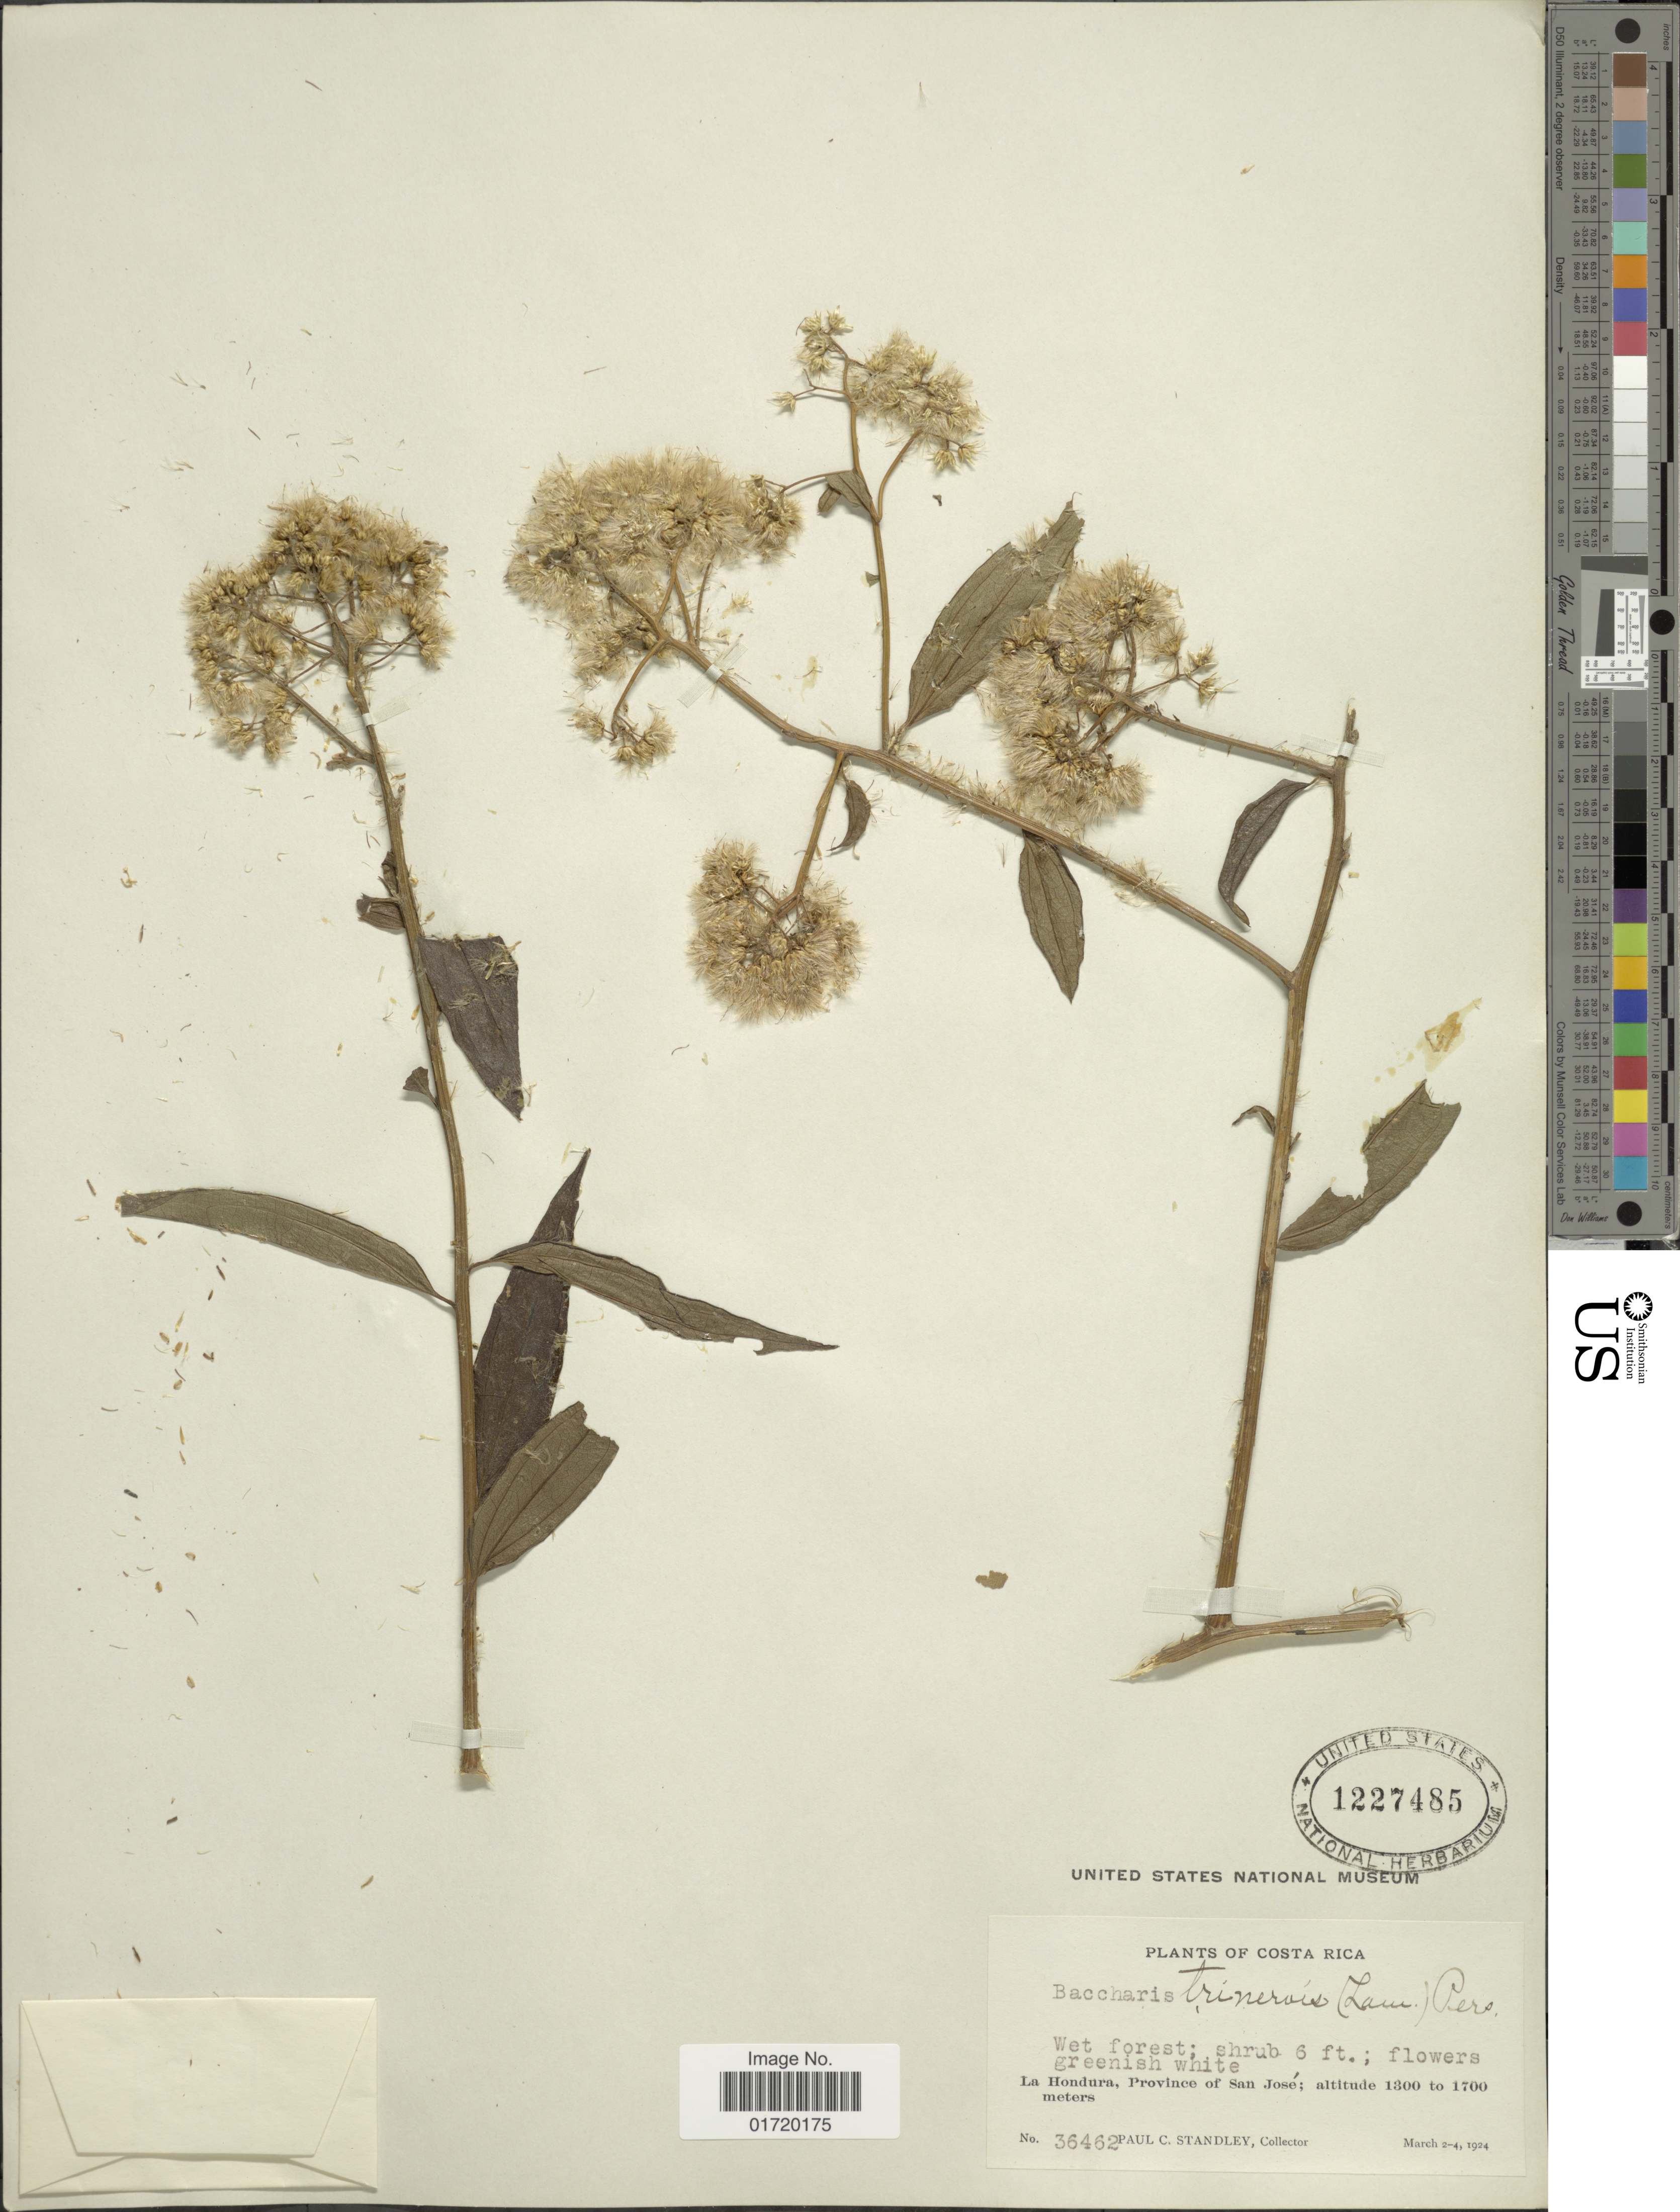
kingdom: Plantae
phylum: Tracheophyta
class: Magnoliopsida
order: Asterales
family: Asteraceae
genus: Baccharis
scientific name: Baccharis trinervis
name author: (Lam.) Pers.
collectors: P. C. Standley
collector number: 36462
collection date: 1924-03-02/1924-03-04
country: Costa Rica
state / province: San José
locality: La Hondura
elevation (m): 1300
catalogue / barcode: US 1227485